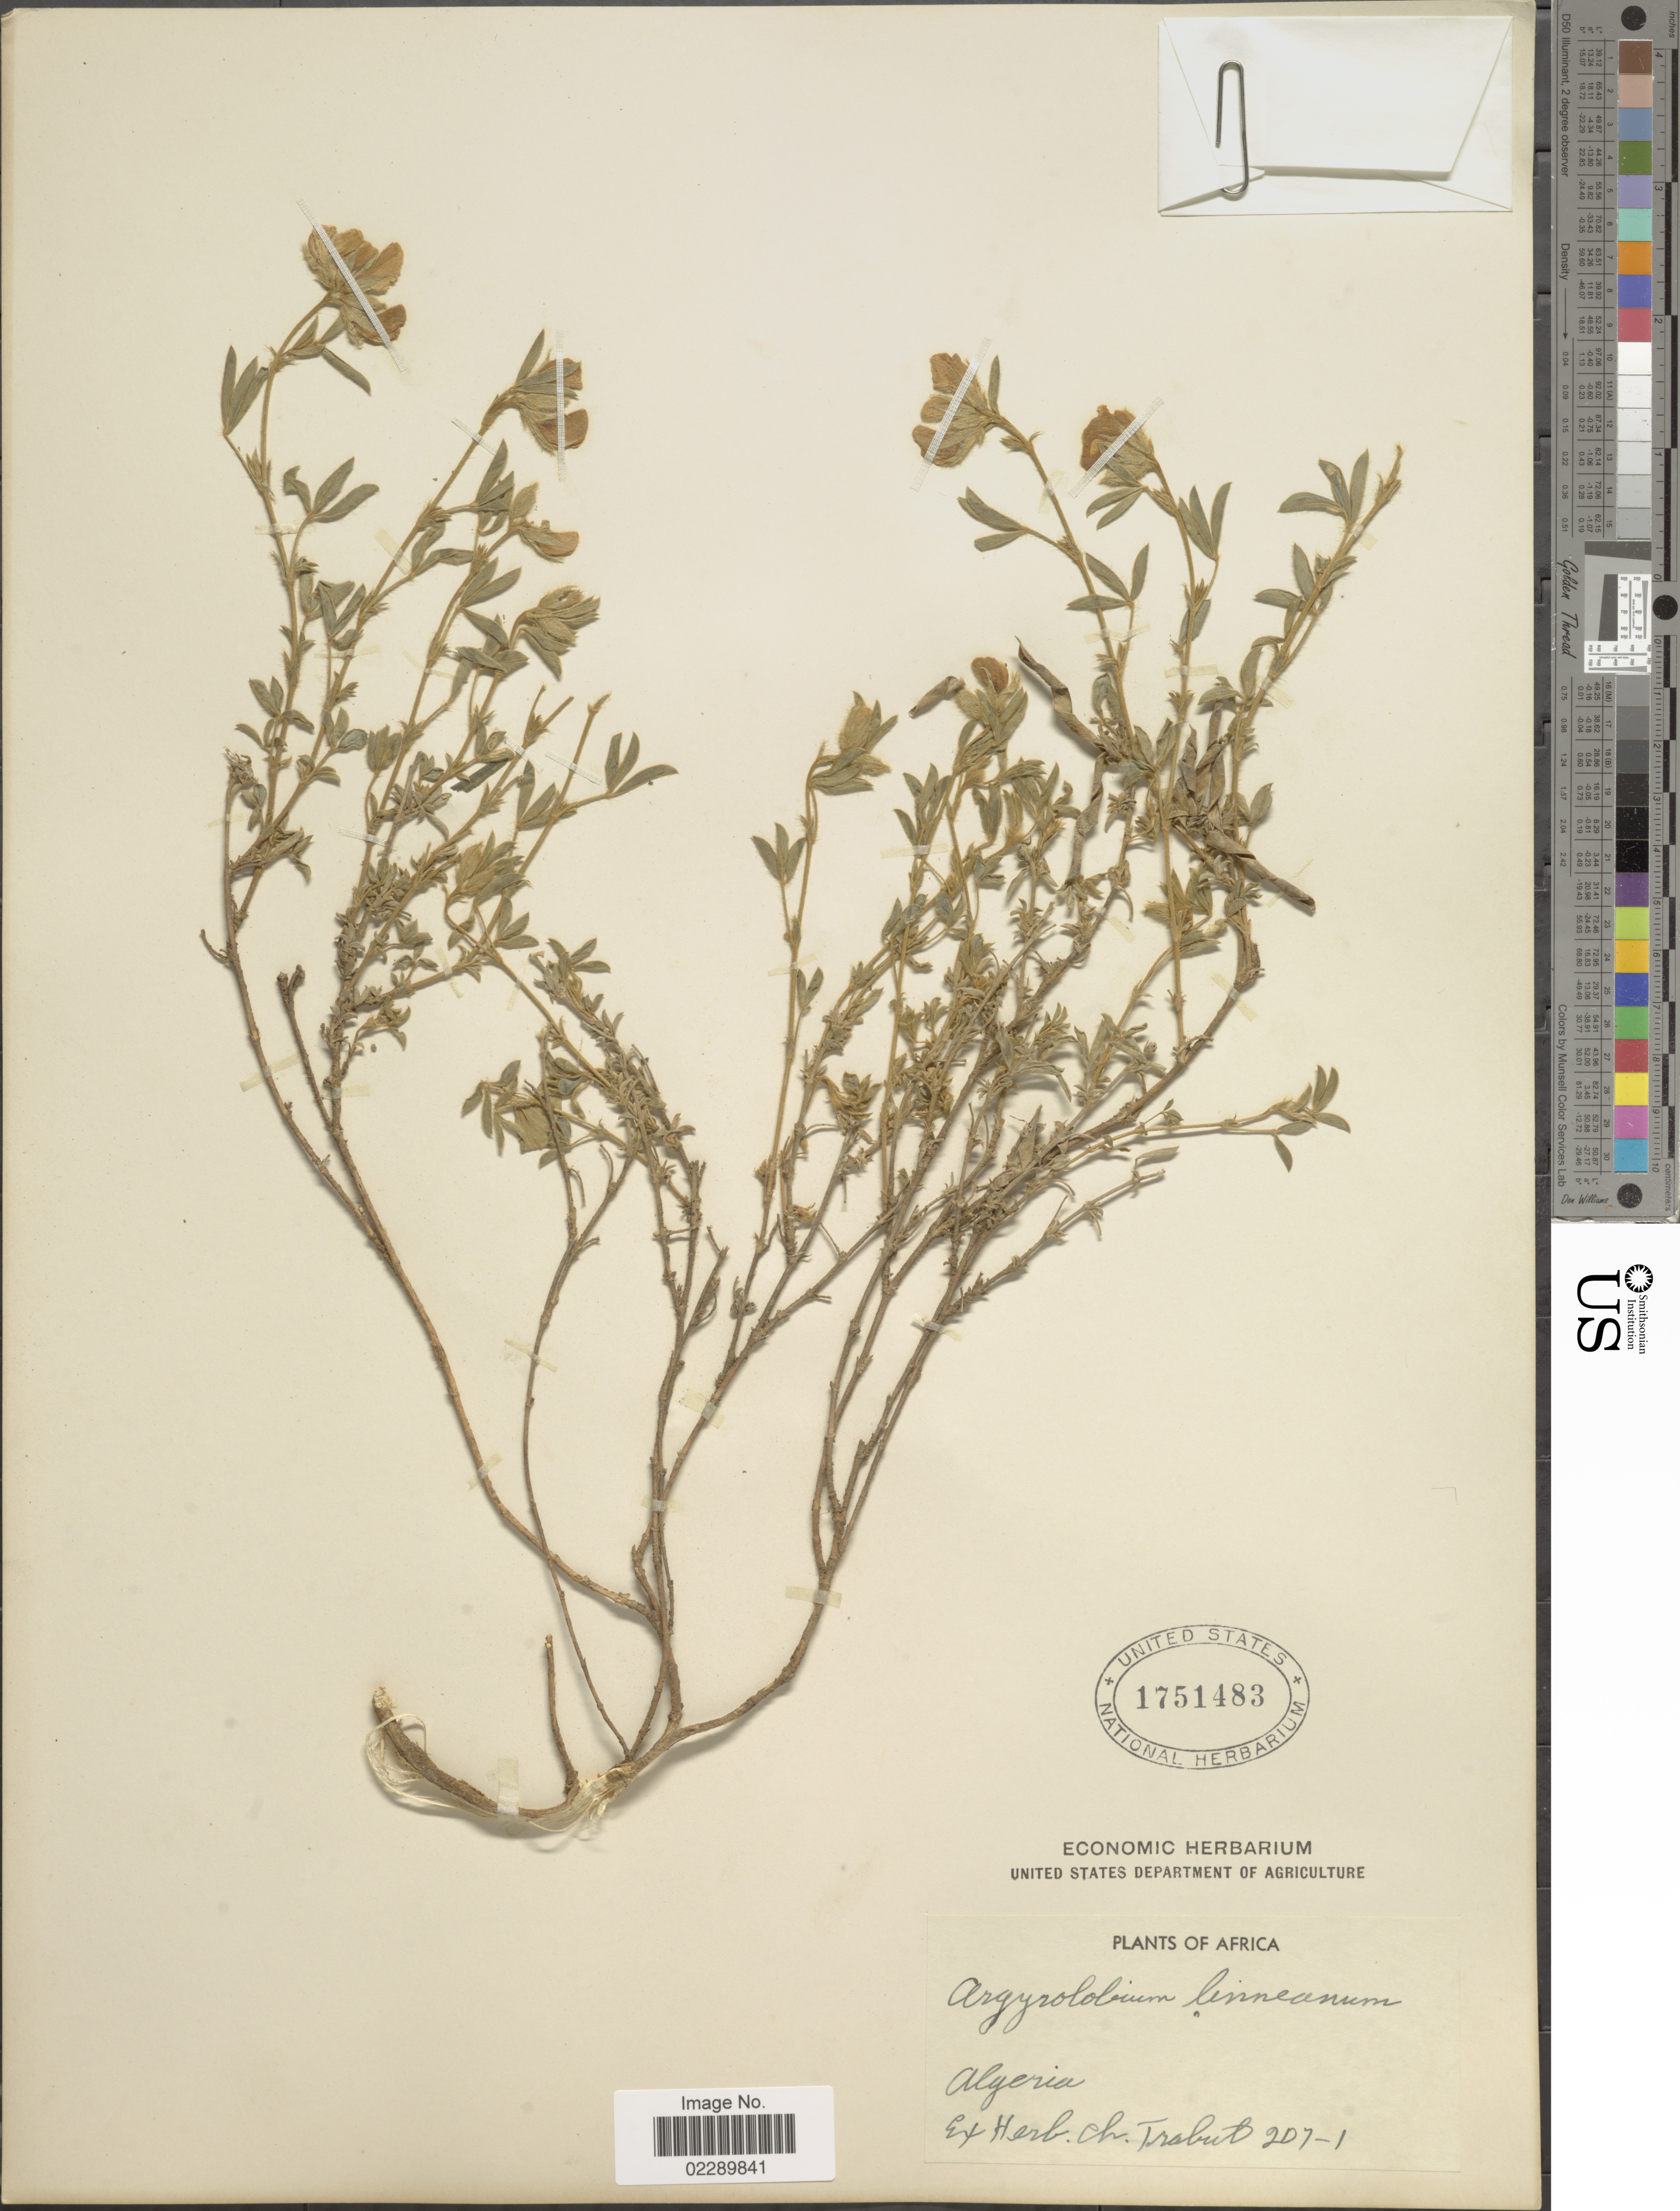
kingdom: Plantae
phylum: Tracheophyta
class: Magnoliopsida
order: Fabales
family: Fabaceae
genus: Argyrolobium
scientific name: Argyrolobium linnaeanum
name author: Walp.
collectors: Ex herb. Ch. Trabut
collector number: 207-1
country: Algeria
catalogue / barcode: US 1751483